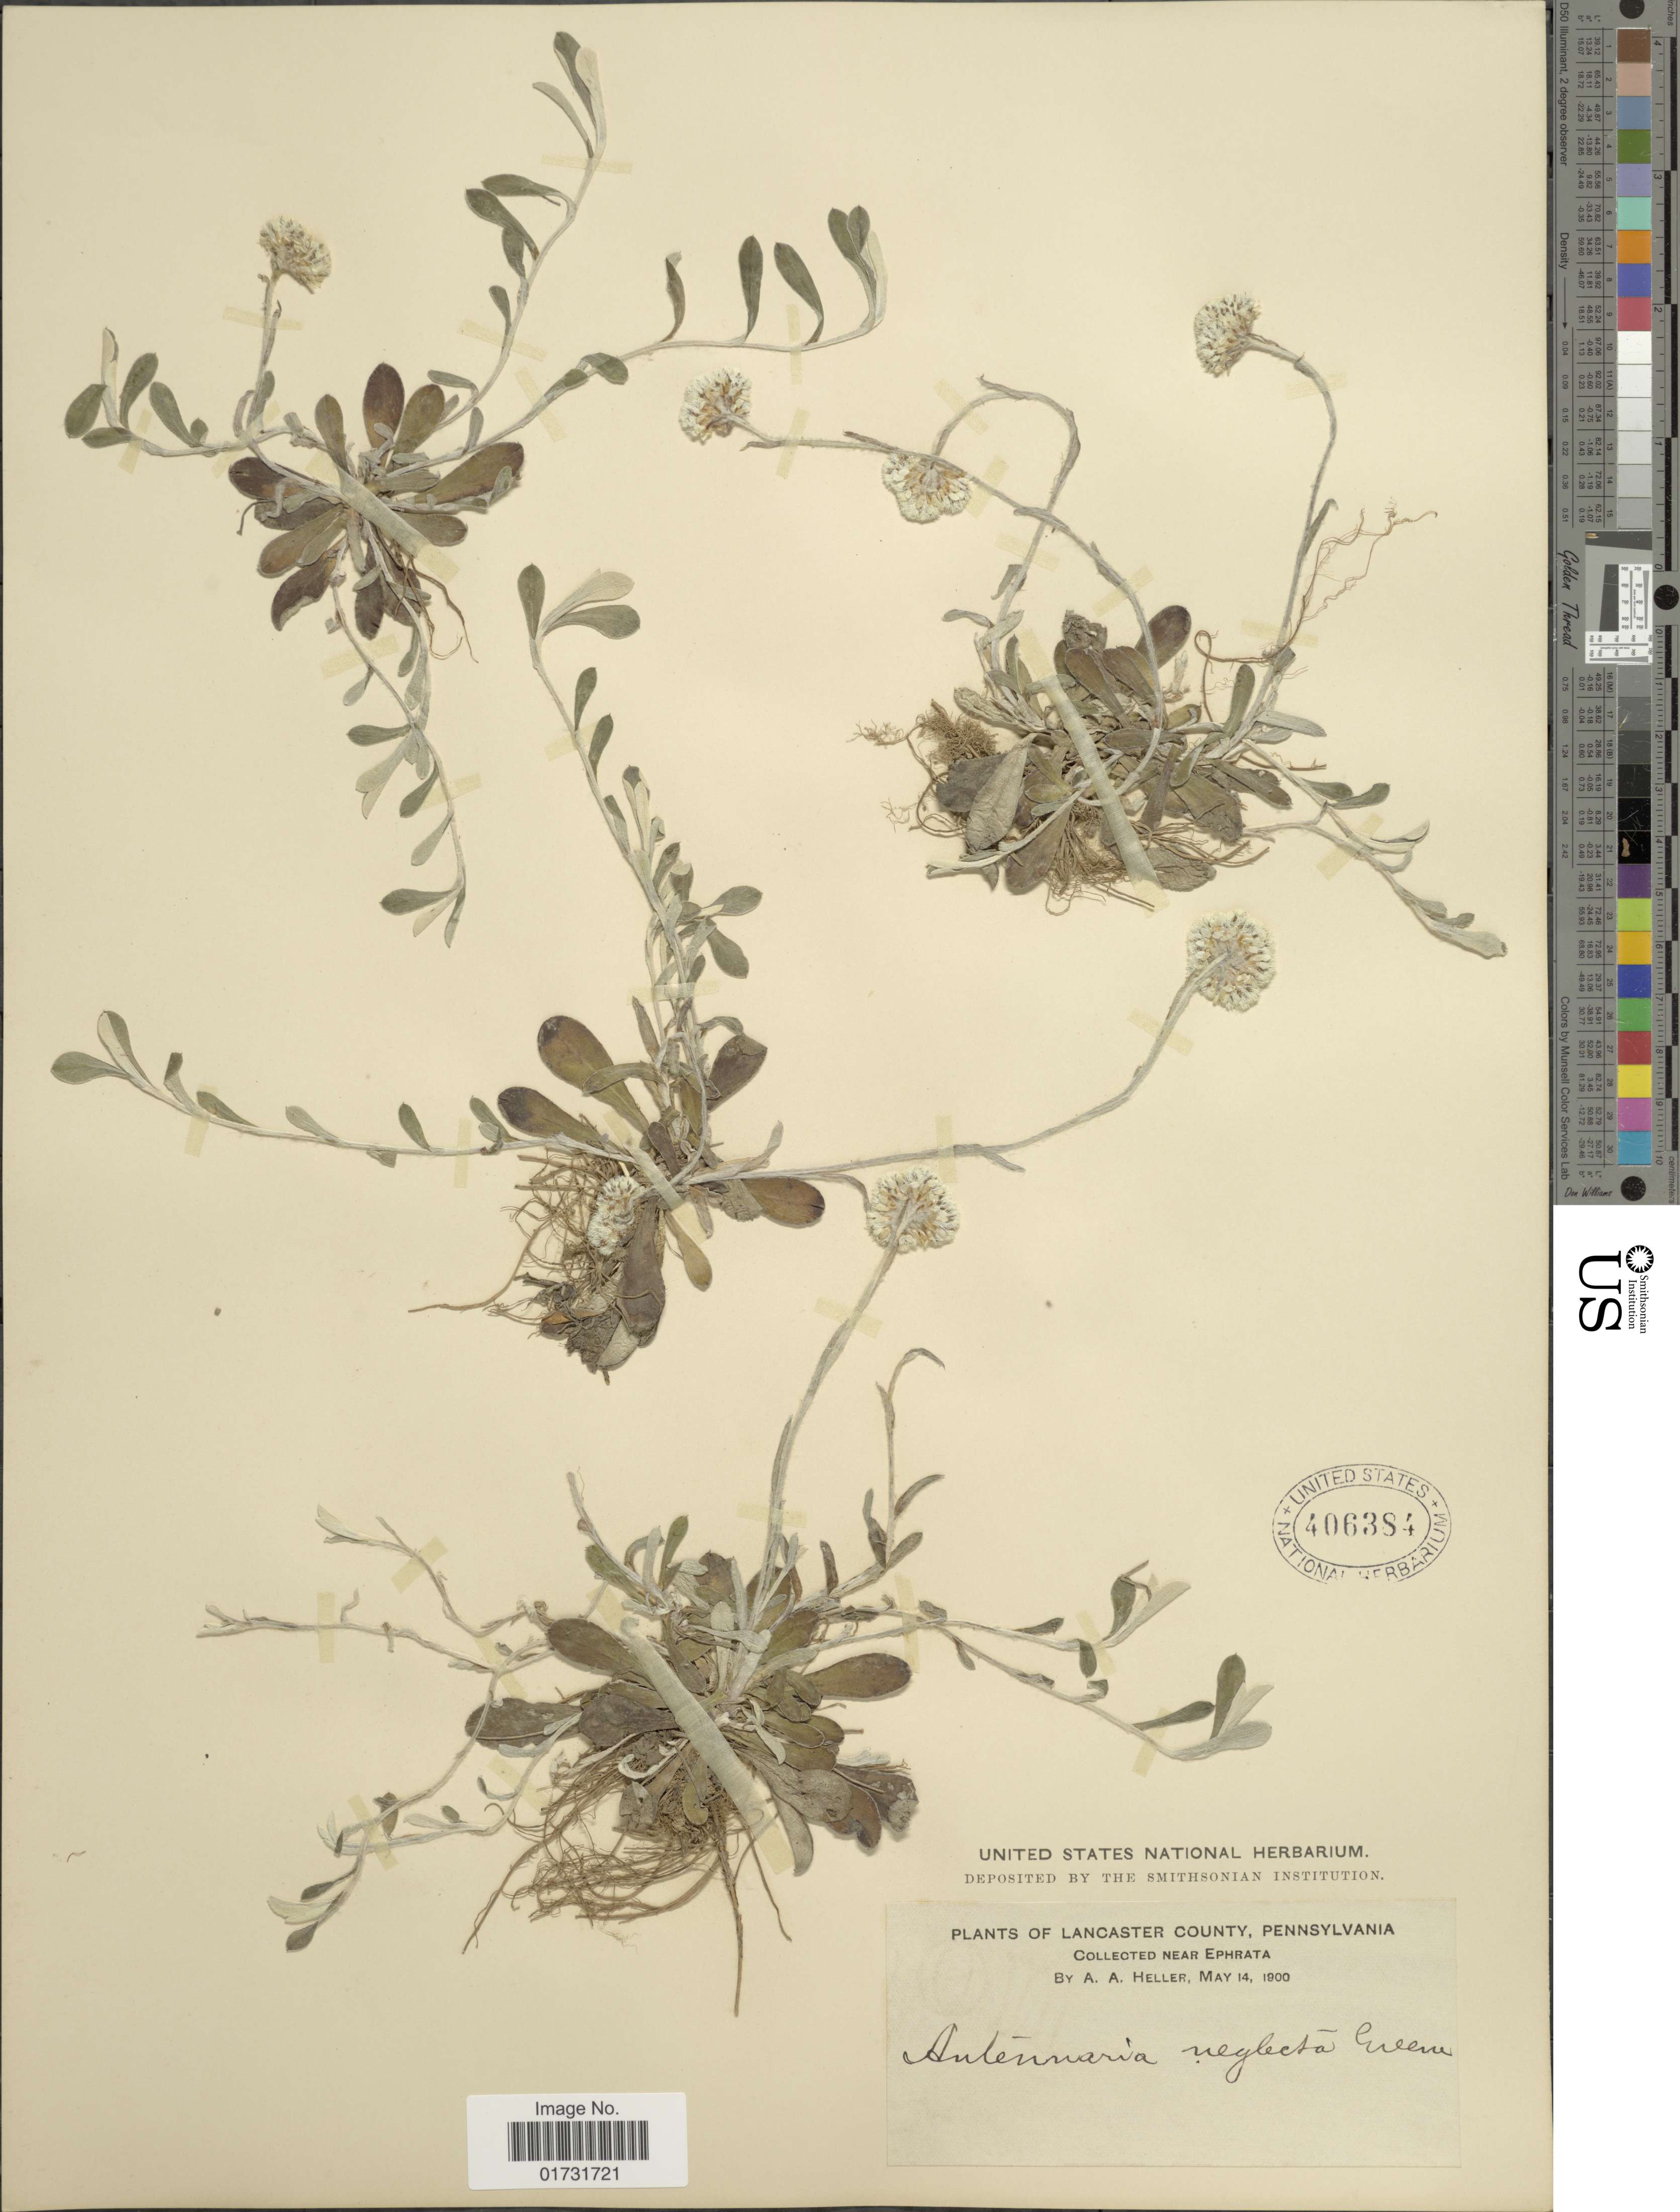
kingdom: Plantae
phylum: Tracheophyta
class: Magnoliopsida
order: Asterales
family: Asteraceae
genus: Antennaria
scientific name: Antennaria neglecta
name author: Greene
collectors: A. A. Heller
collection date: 1900-05-14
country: United States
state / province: Pennsylvania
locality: Lancaster County. Near Ephrata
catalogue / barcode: US 406384